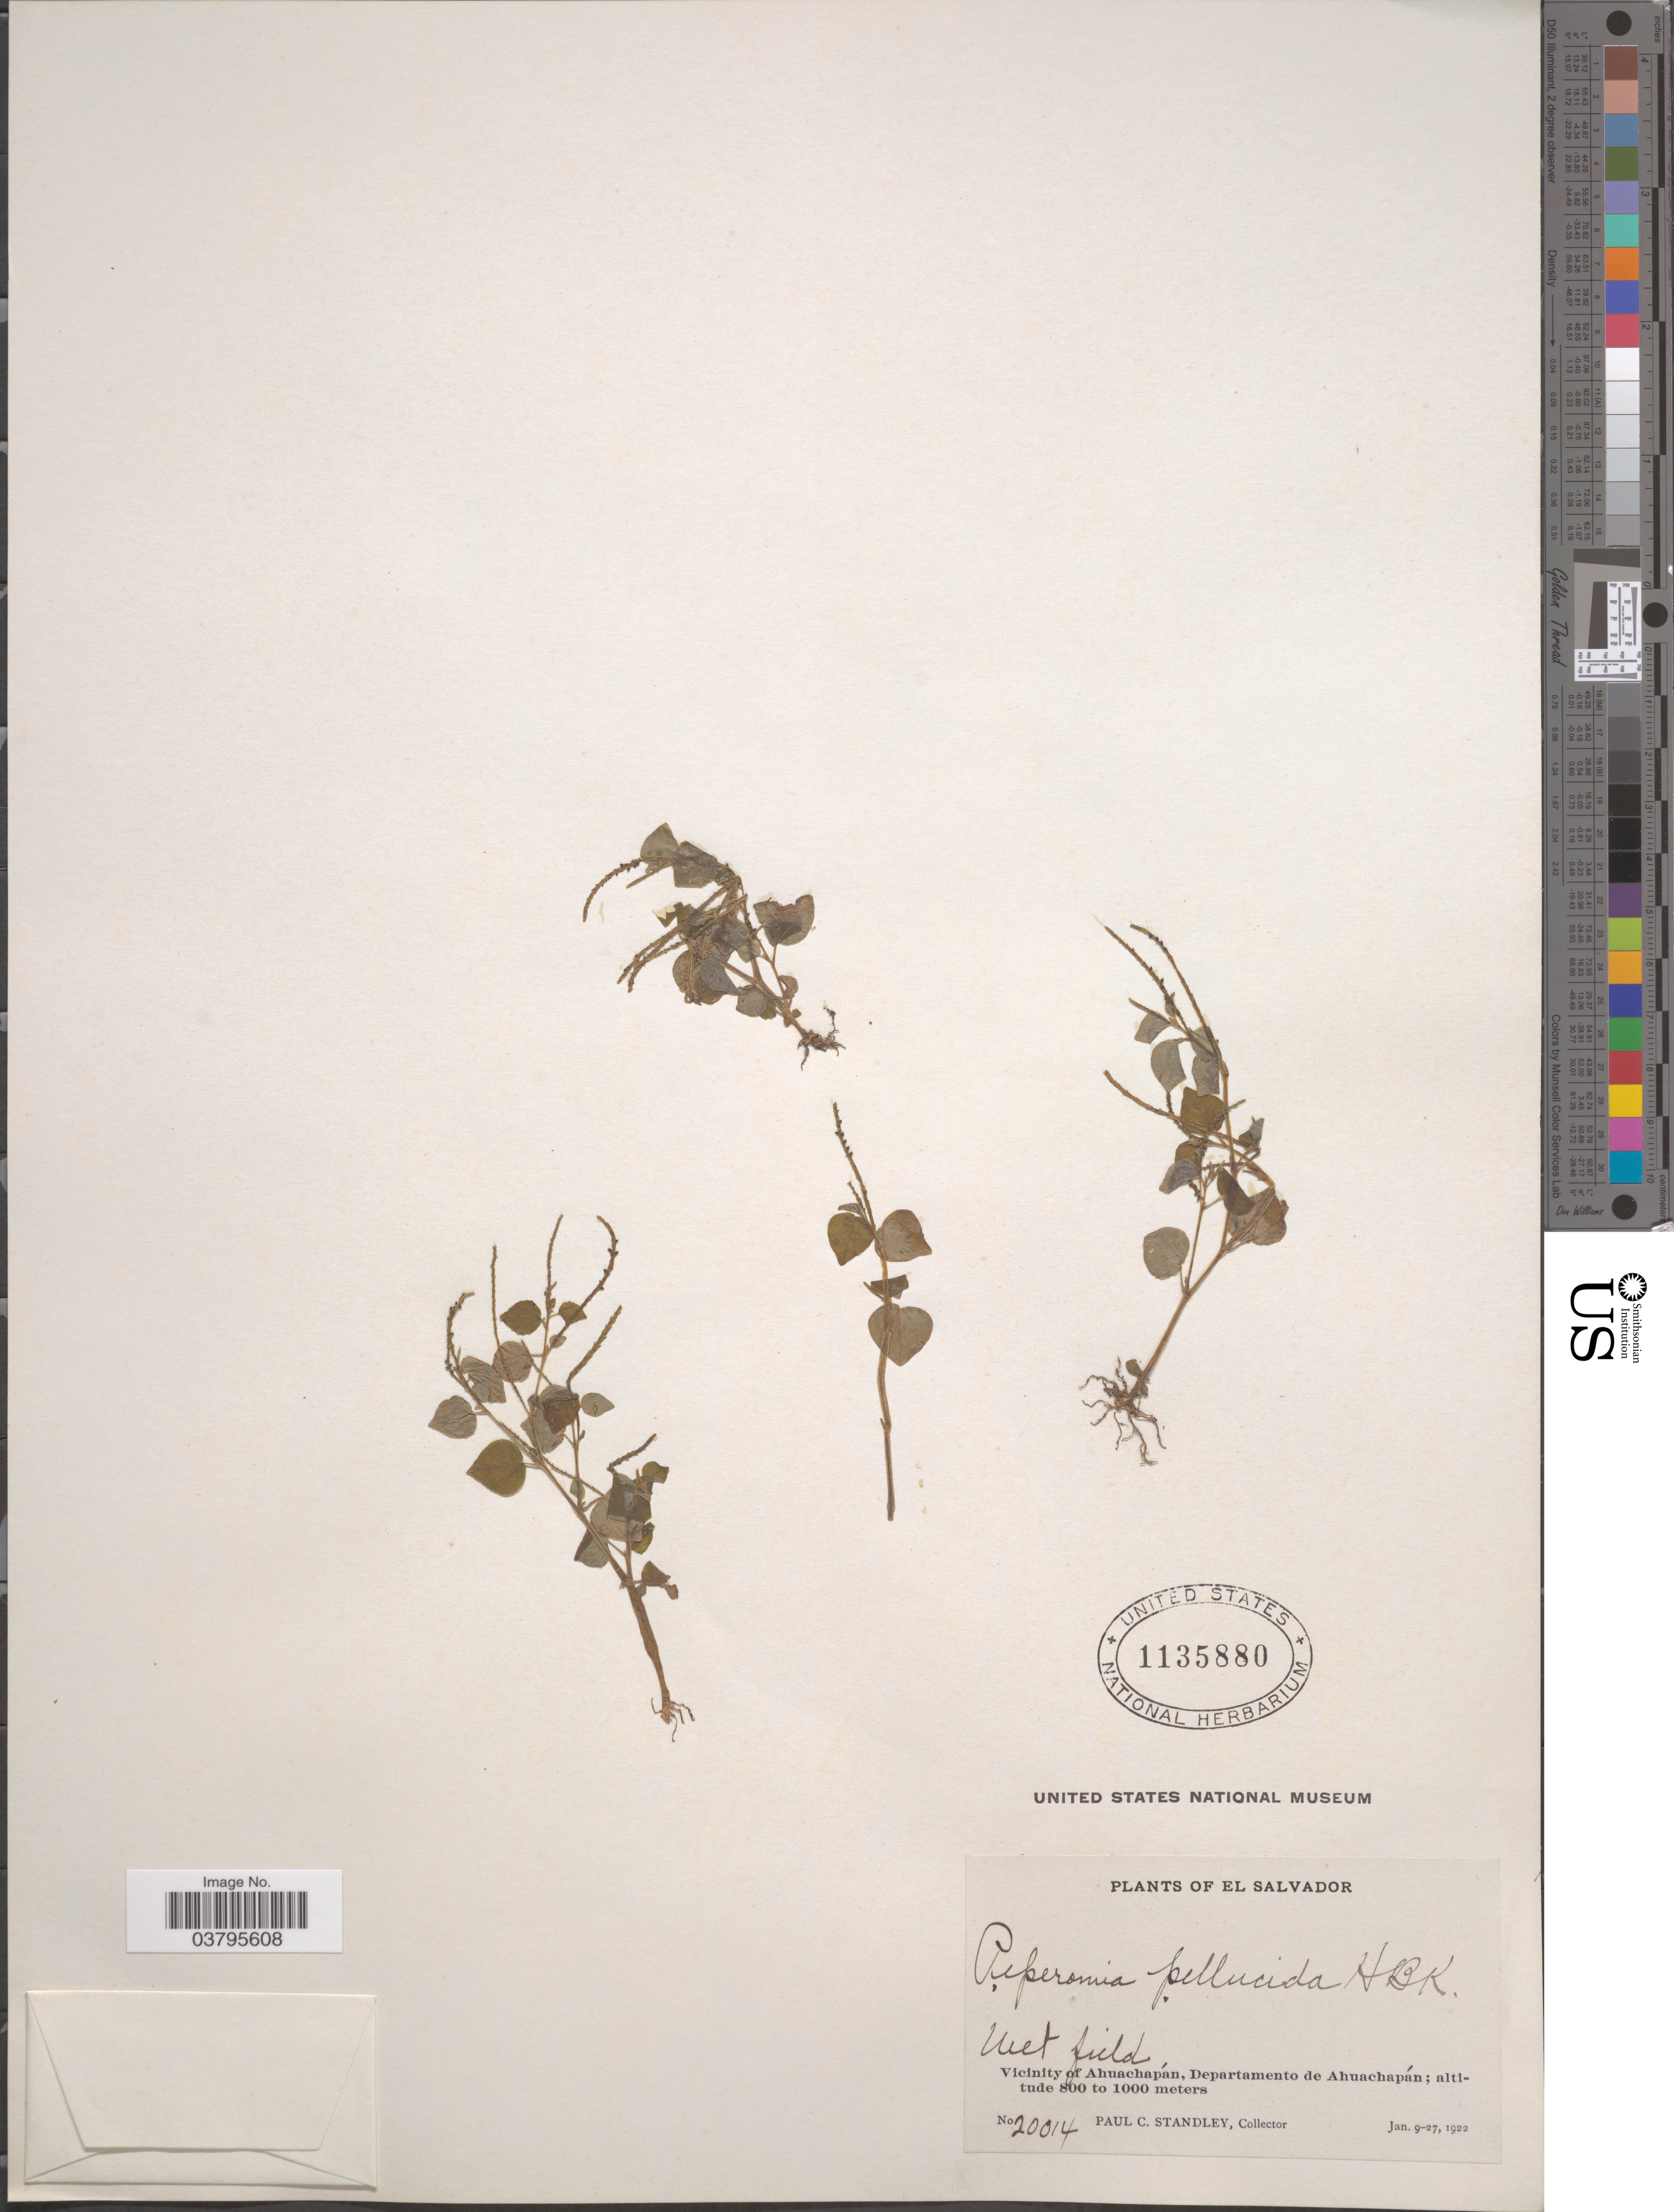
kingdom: Plantae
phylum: Tracheophyta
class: Magnoliopsida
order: Piperales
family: Piperaceae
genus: Peperomia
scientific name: Peperomia pellucida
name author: (L.) Kunth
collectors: P. C. Standley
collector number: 20014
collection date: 1922-01-09/1922-01-27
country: El Salvador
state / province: Ahuachapan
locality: Vicinity of Ahuachapán, Departamento de Ahuachapán.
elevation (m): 800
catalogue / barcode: US 1135880